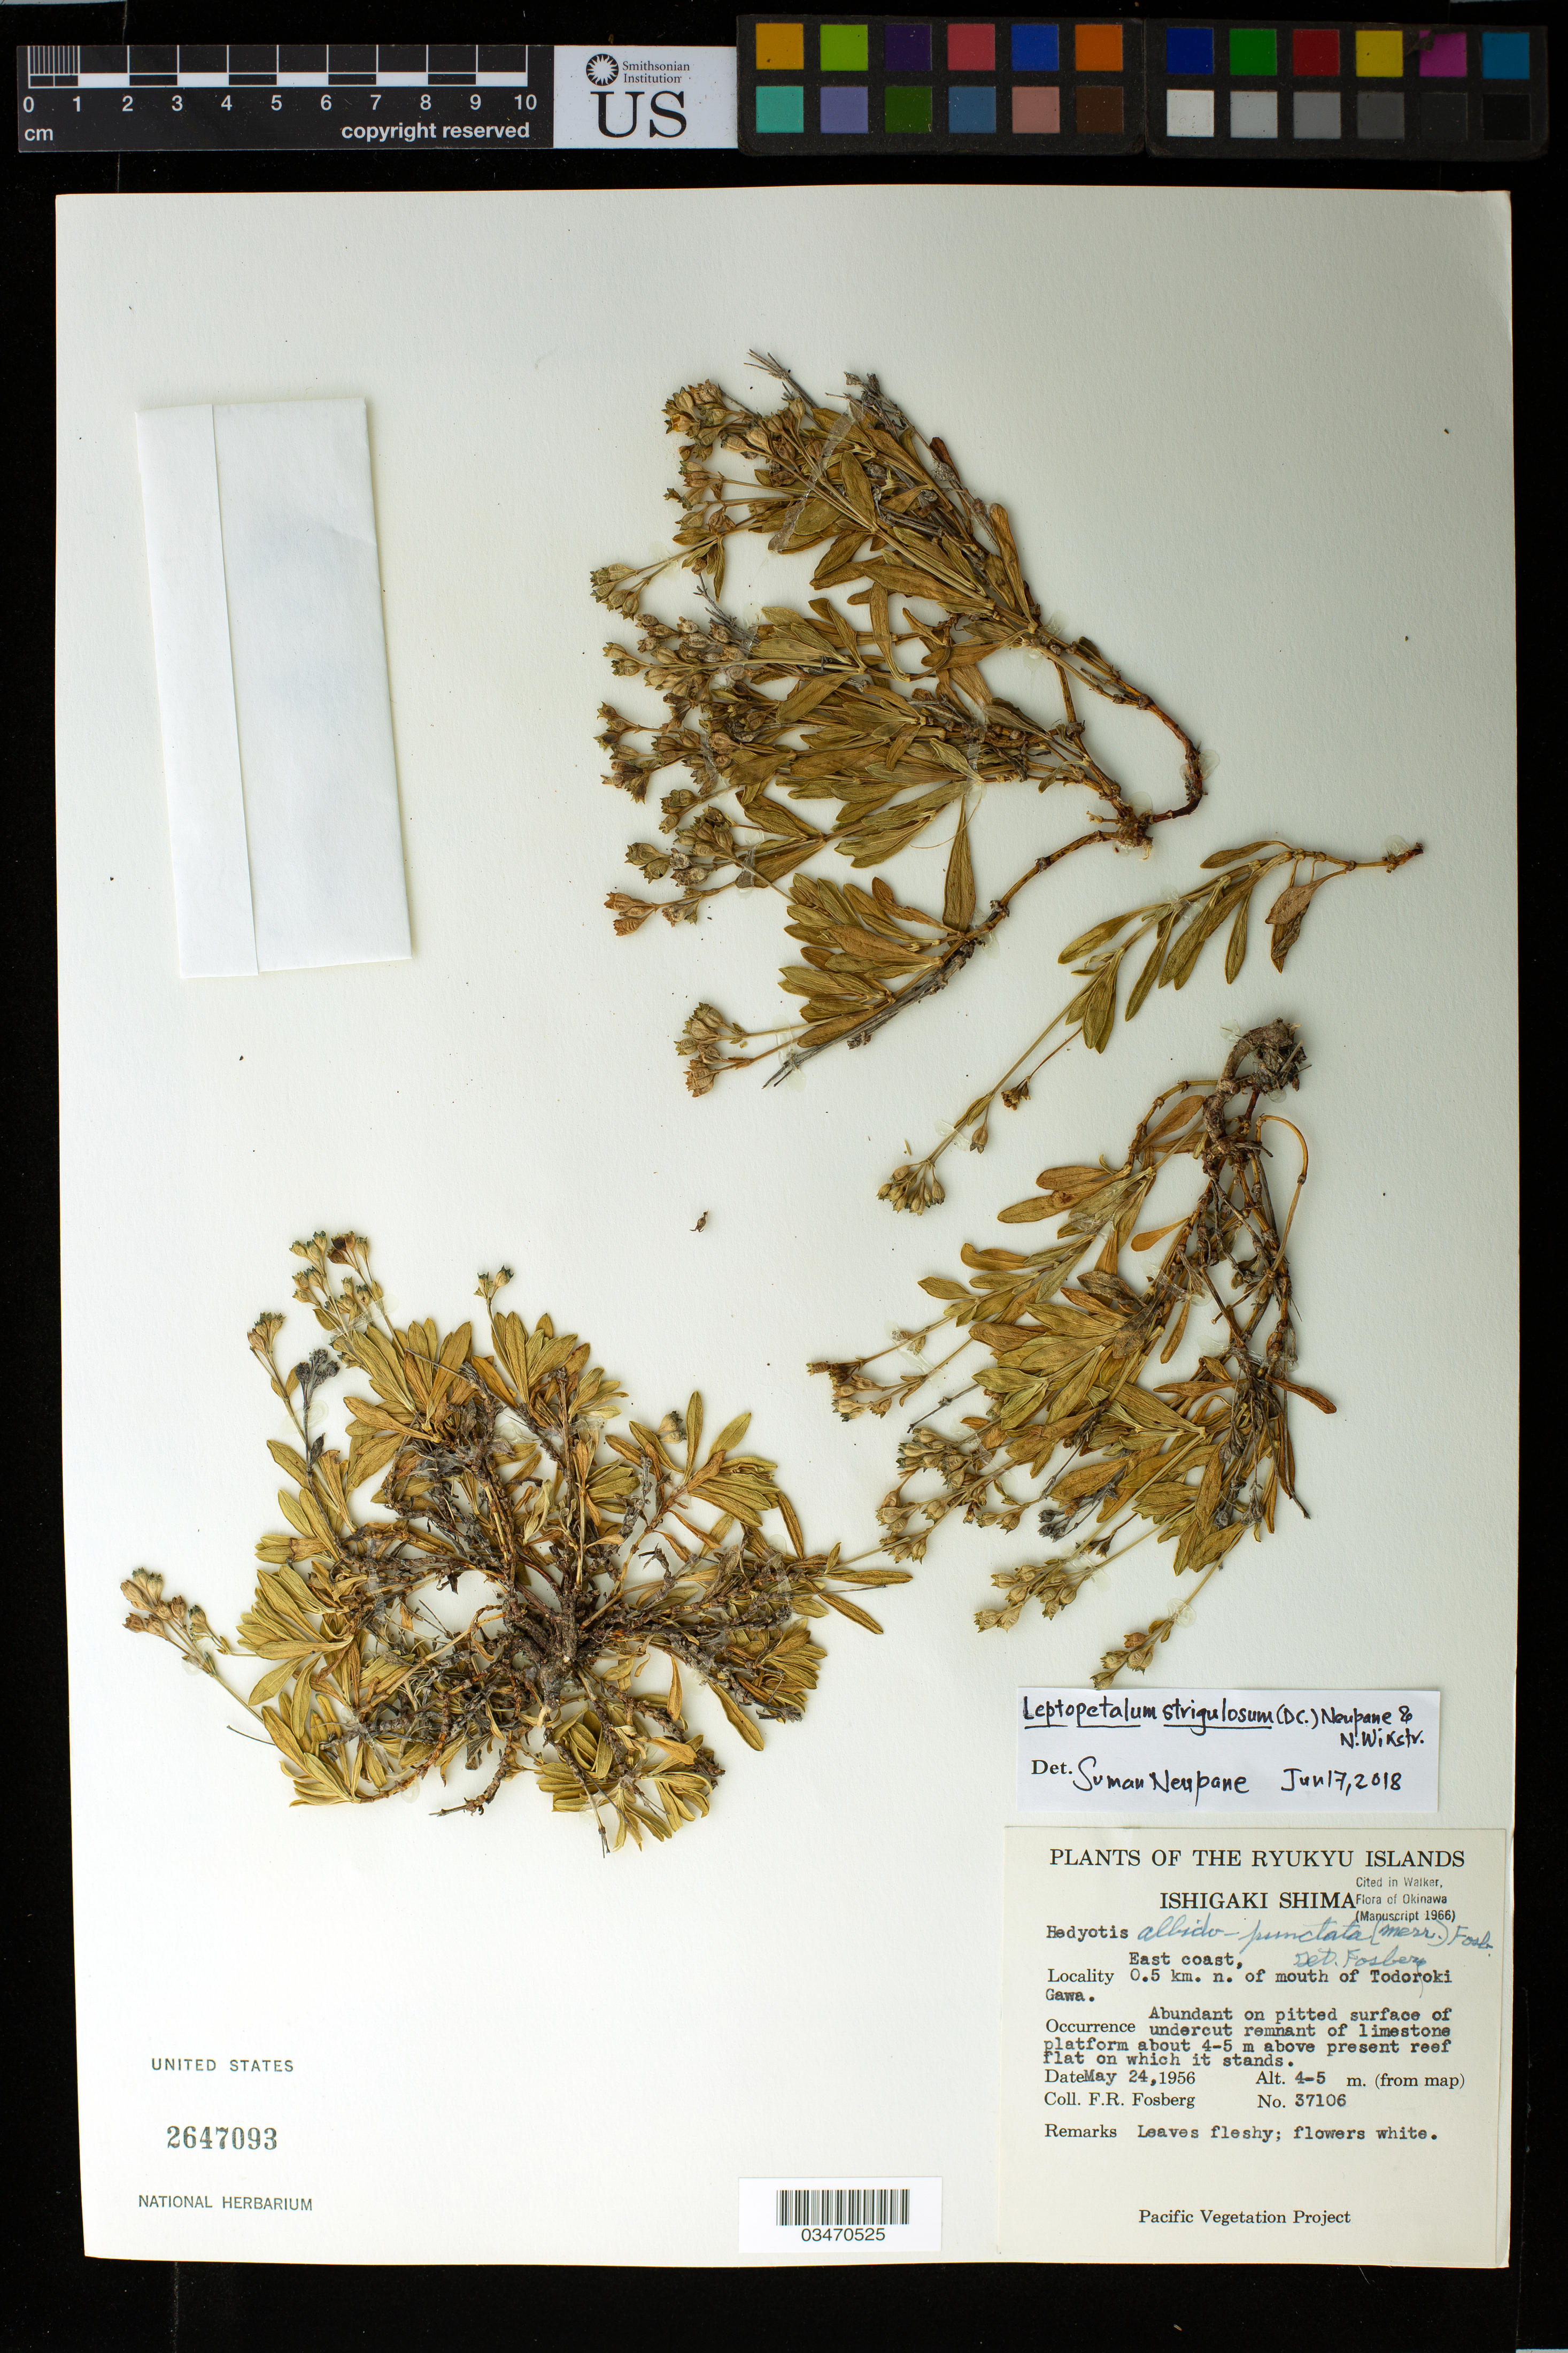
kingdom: Plantae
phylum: Tracheophyta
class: Magnoliopsida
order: Gentianales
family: Rubiaceae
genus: Leptopetalum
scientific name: Leptopetalum strigulosum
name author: (Bartl. ex DC.) Neupane & N. Wikstr.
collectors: F. R. Fosberg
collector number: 37106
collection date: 1956-05-24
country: Japan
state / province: Okinawa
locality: The Ryukyu Islands. Ishigaki Shima. East Coast, 0.5 km. n. of mouth of Todoroki Gawa.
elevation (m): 4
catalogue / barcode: US 2647093